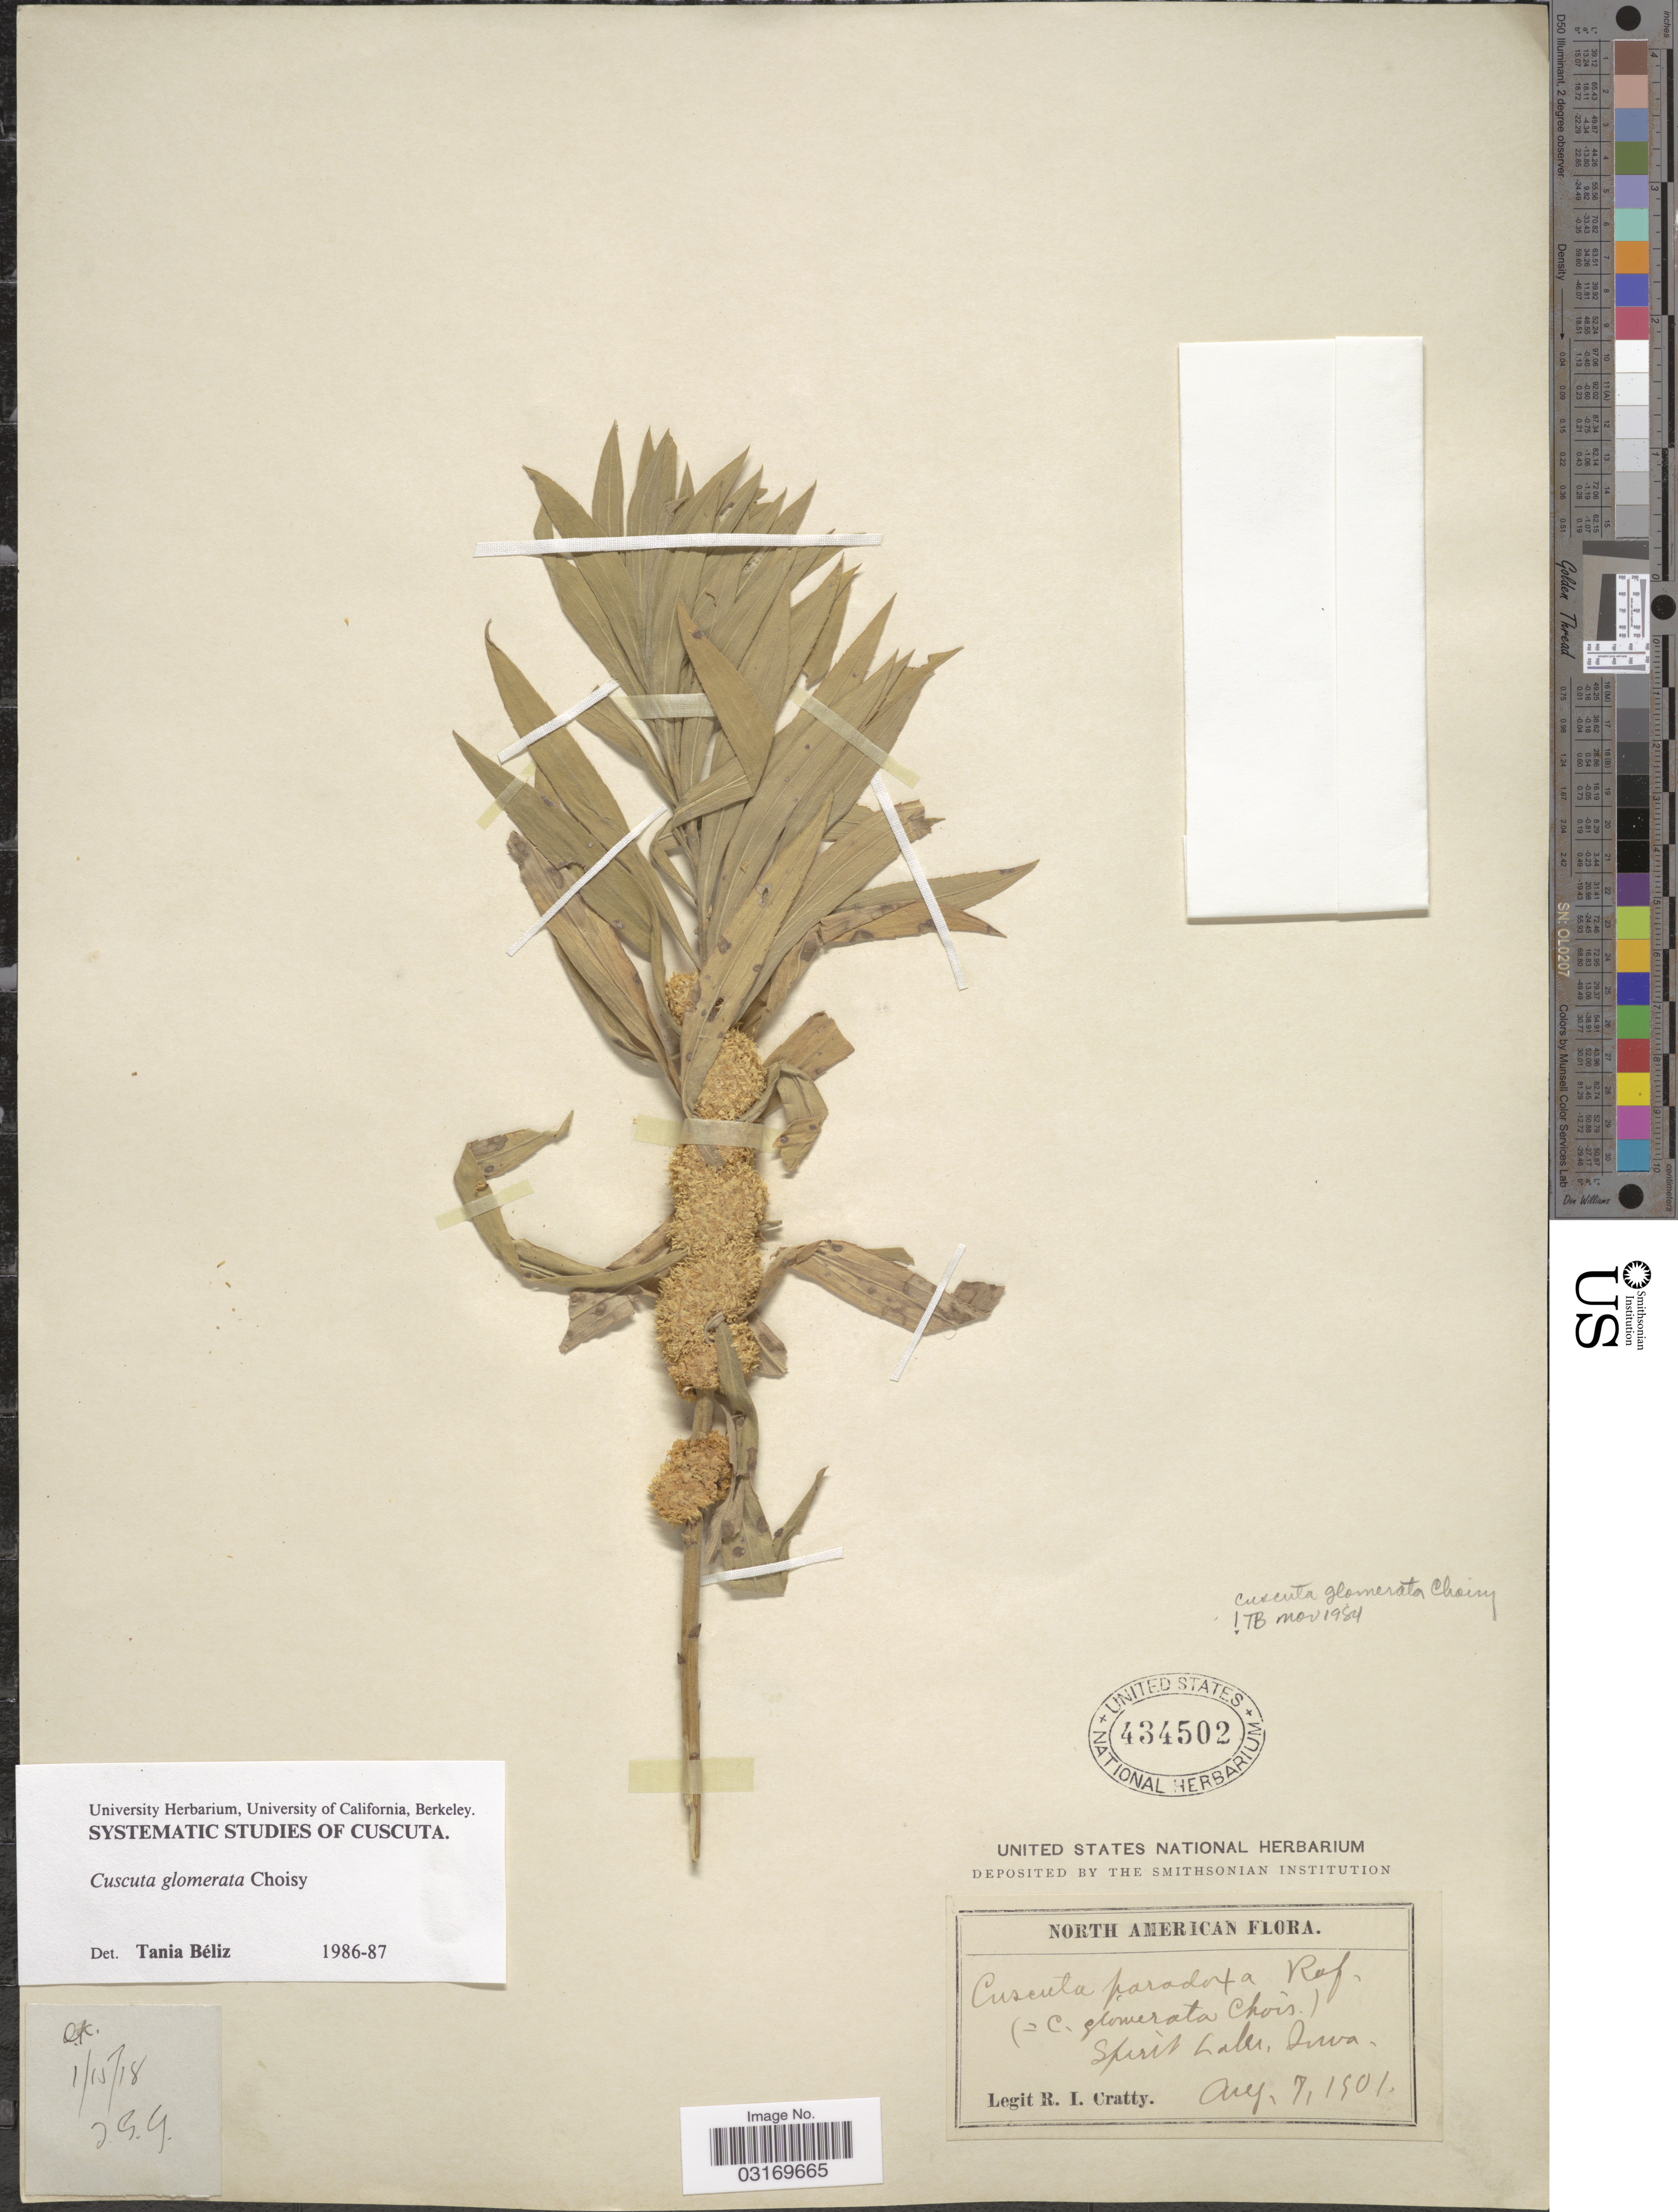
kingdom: Plantae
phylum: Tracheophyta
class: Magnoliopsida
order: Solanales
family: Convolvulaceae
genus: Cuscuta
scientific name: Cuscuta glomerata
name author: Chris.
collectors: R. Cratty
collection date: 1901-08-07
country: United States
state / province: Iowa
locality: Spirit Lake.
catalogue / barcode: US 434502